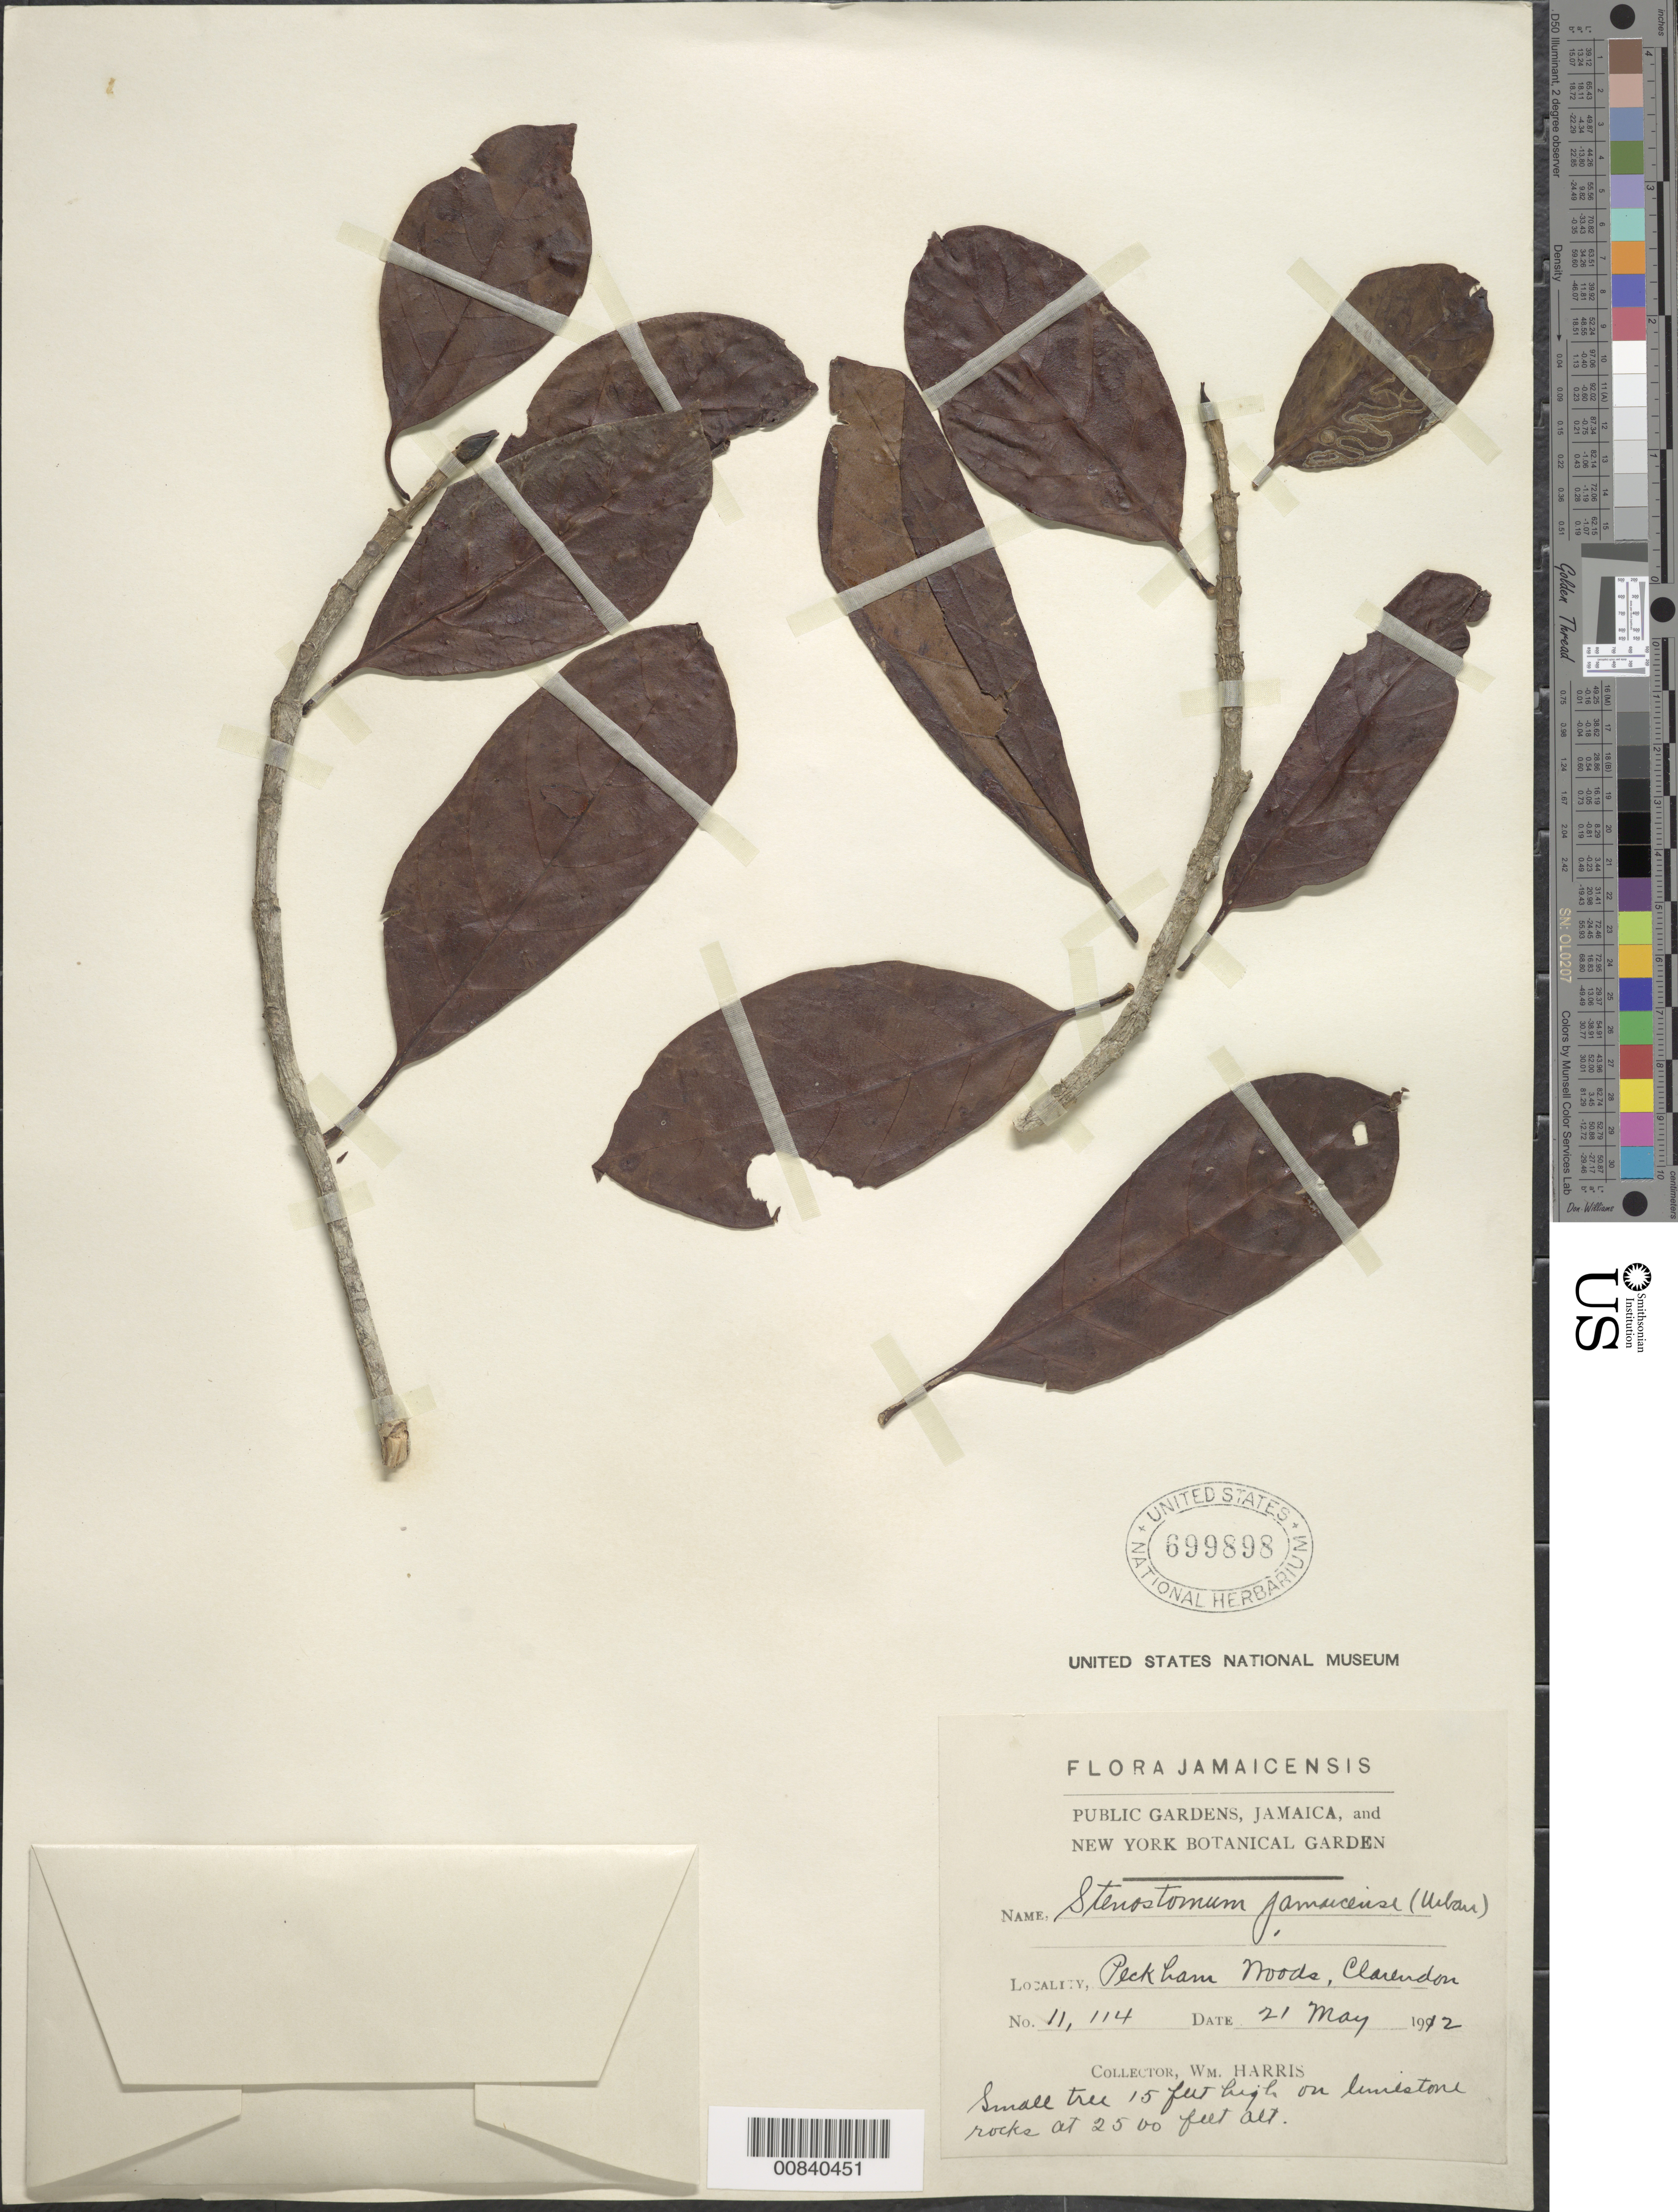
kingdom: Plantae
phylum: Tracheophyta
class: Magnoliopsida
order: Gentianales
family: Rubiaceae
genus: Stenostomum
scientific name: Stenostomum jamaicense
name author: (Urb.) Borhidi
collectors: W. H. Harris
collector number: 11114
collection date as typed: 21 May 1912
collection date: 1912-05-21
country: Jamaica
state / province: Clarendon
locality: Peckham Woods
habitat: On limestone rocks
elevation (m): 762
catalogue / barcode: US 699898